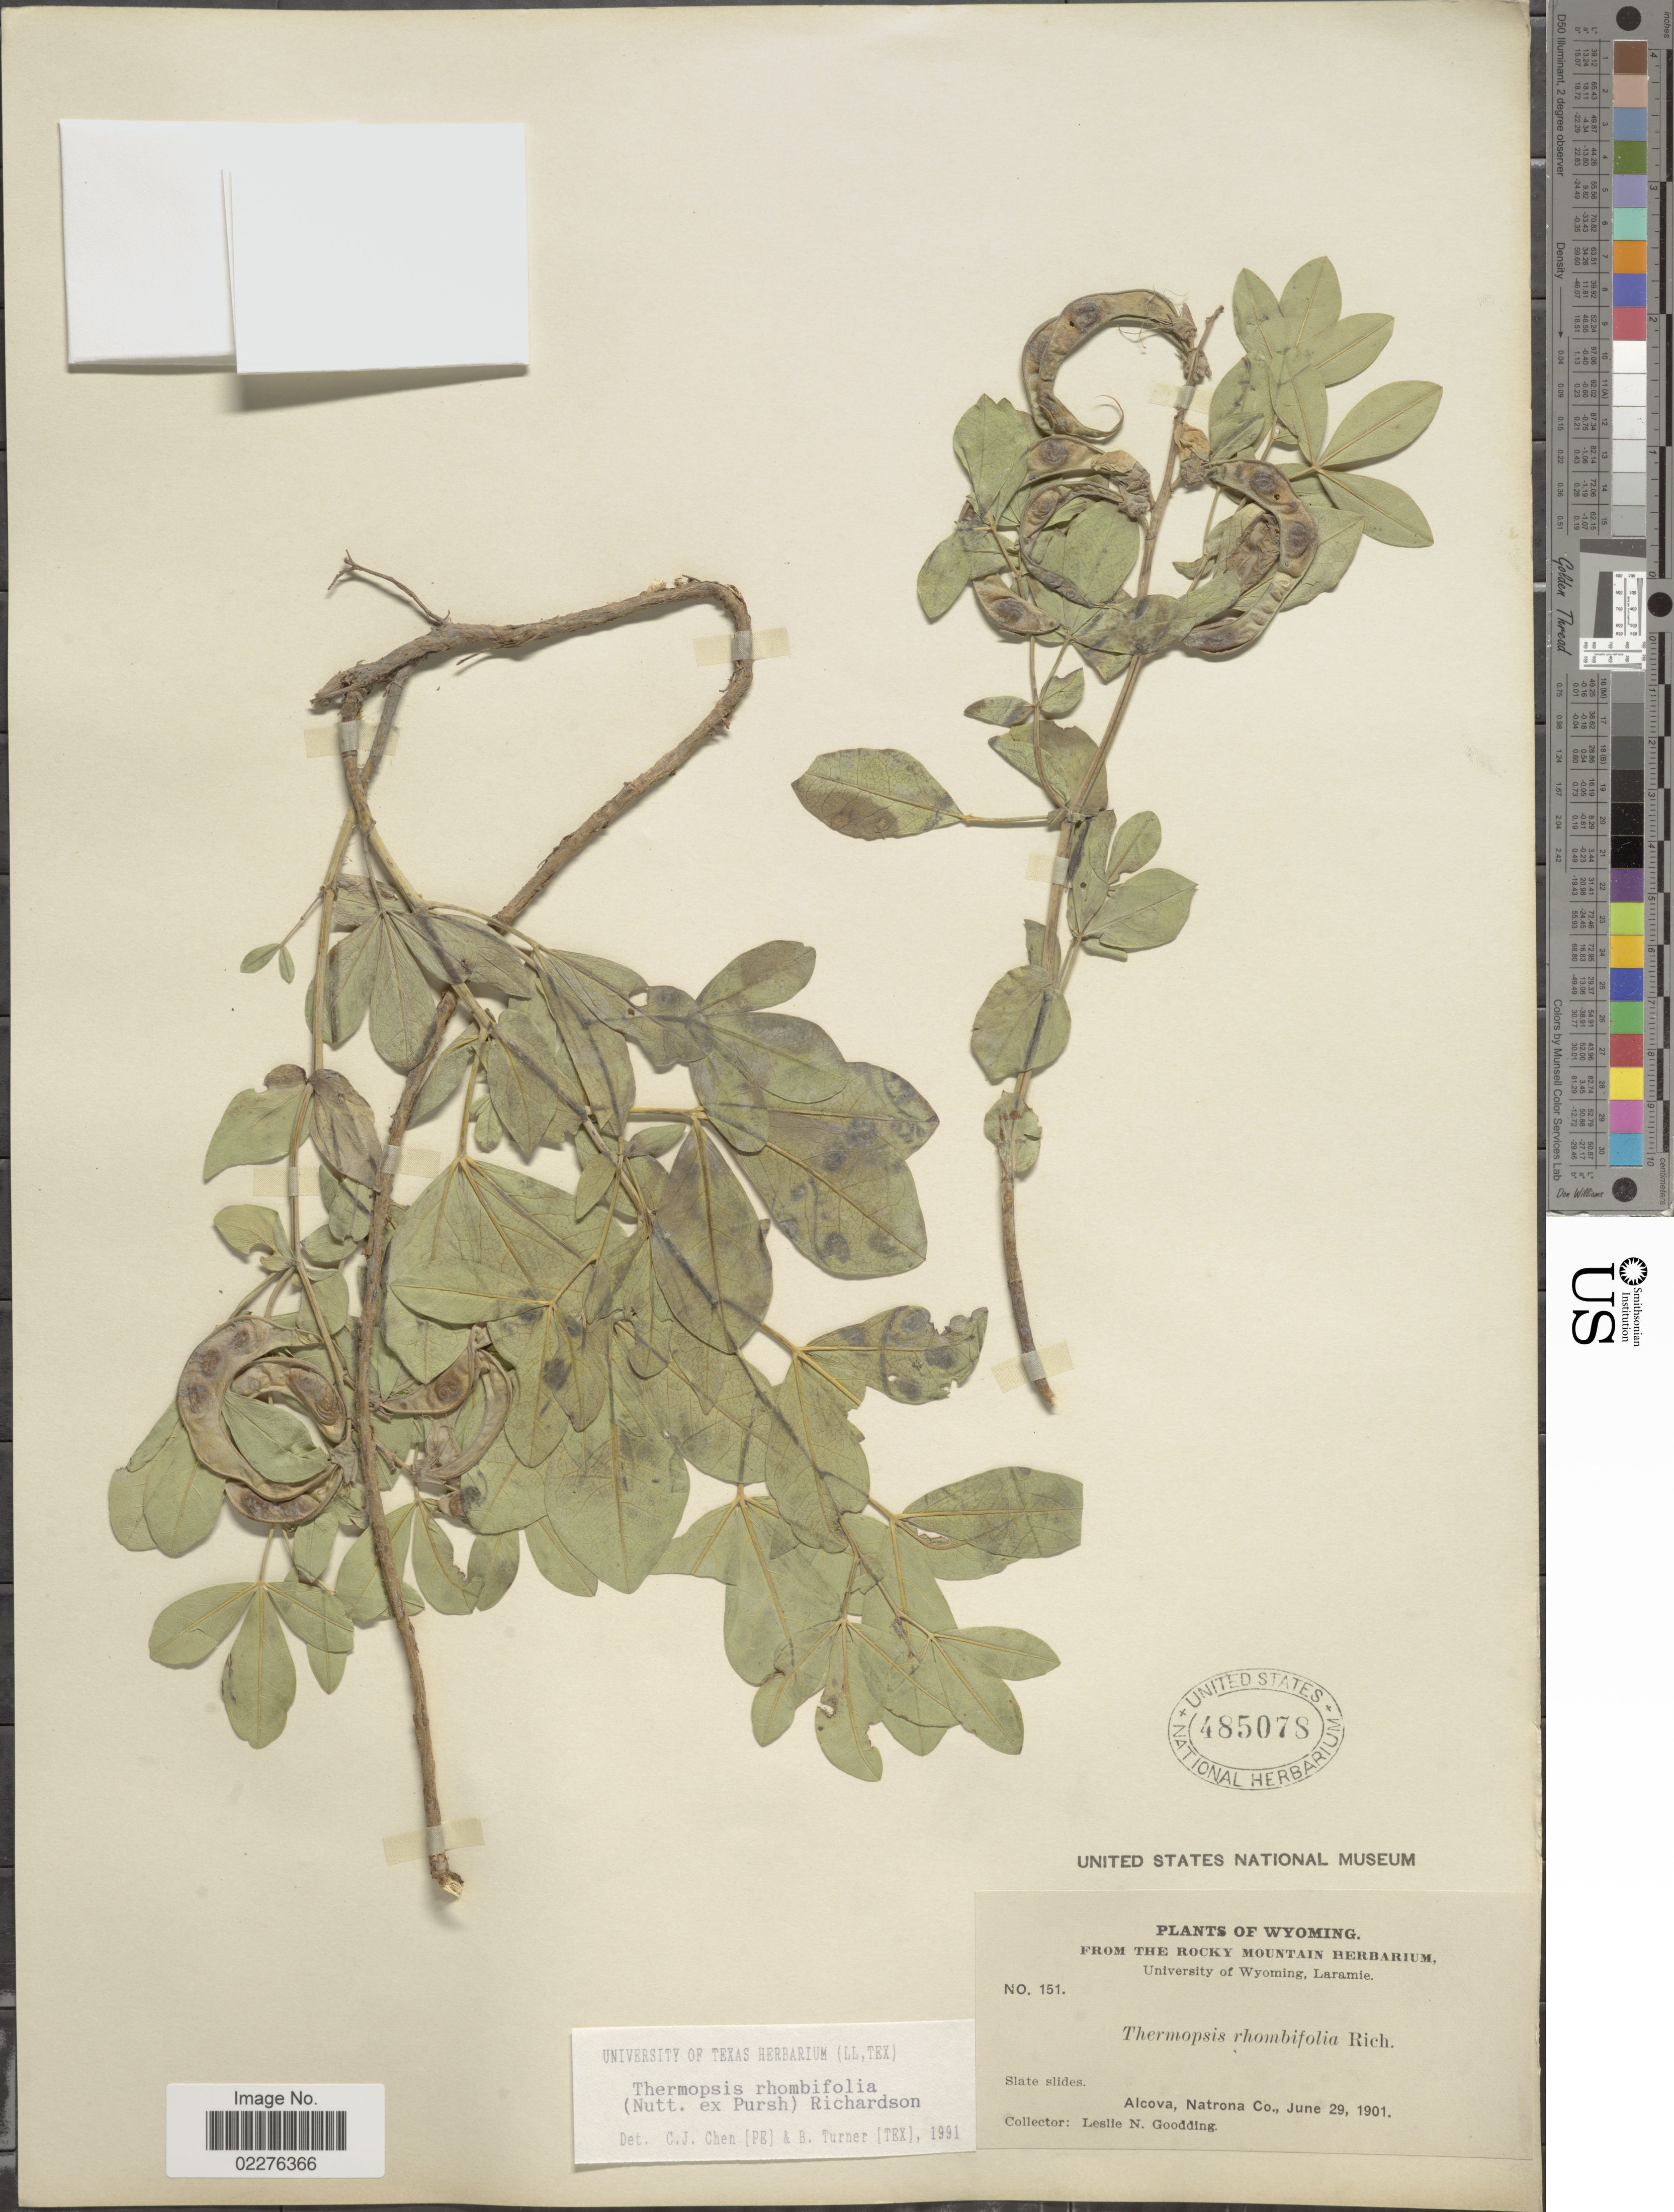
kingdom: Plantae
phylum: Tracheophyta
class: Magnoliopsida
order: Fabales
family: Fabaceae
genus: Thermopsis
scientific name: Thermopsis rhombifolia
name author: Richardson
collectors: L. N. Goodding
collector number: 151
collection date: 1901-06-29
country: United States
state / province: Wyoming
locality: Slate slides, Alcova, Natrona Co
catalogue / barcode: US 485078